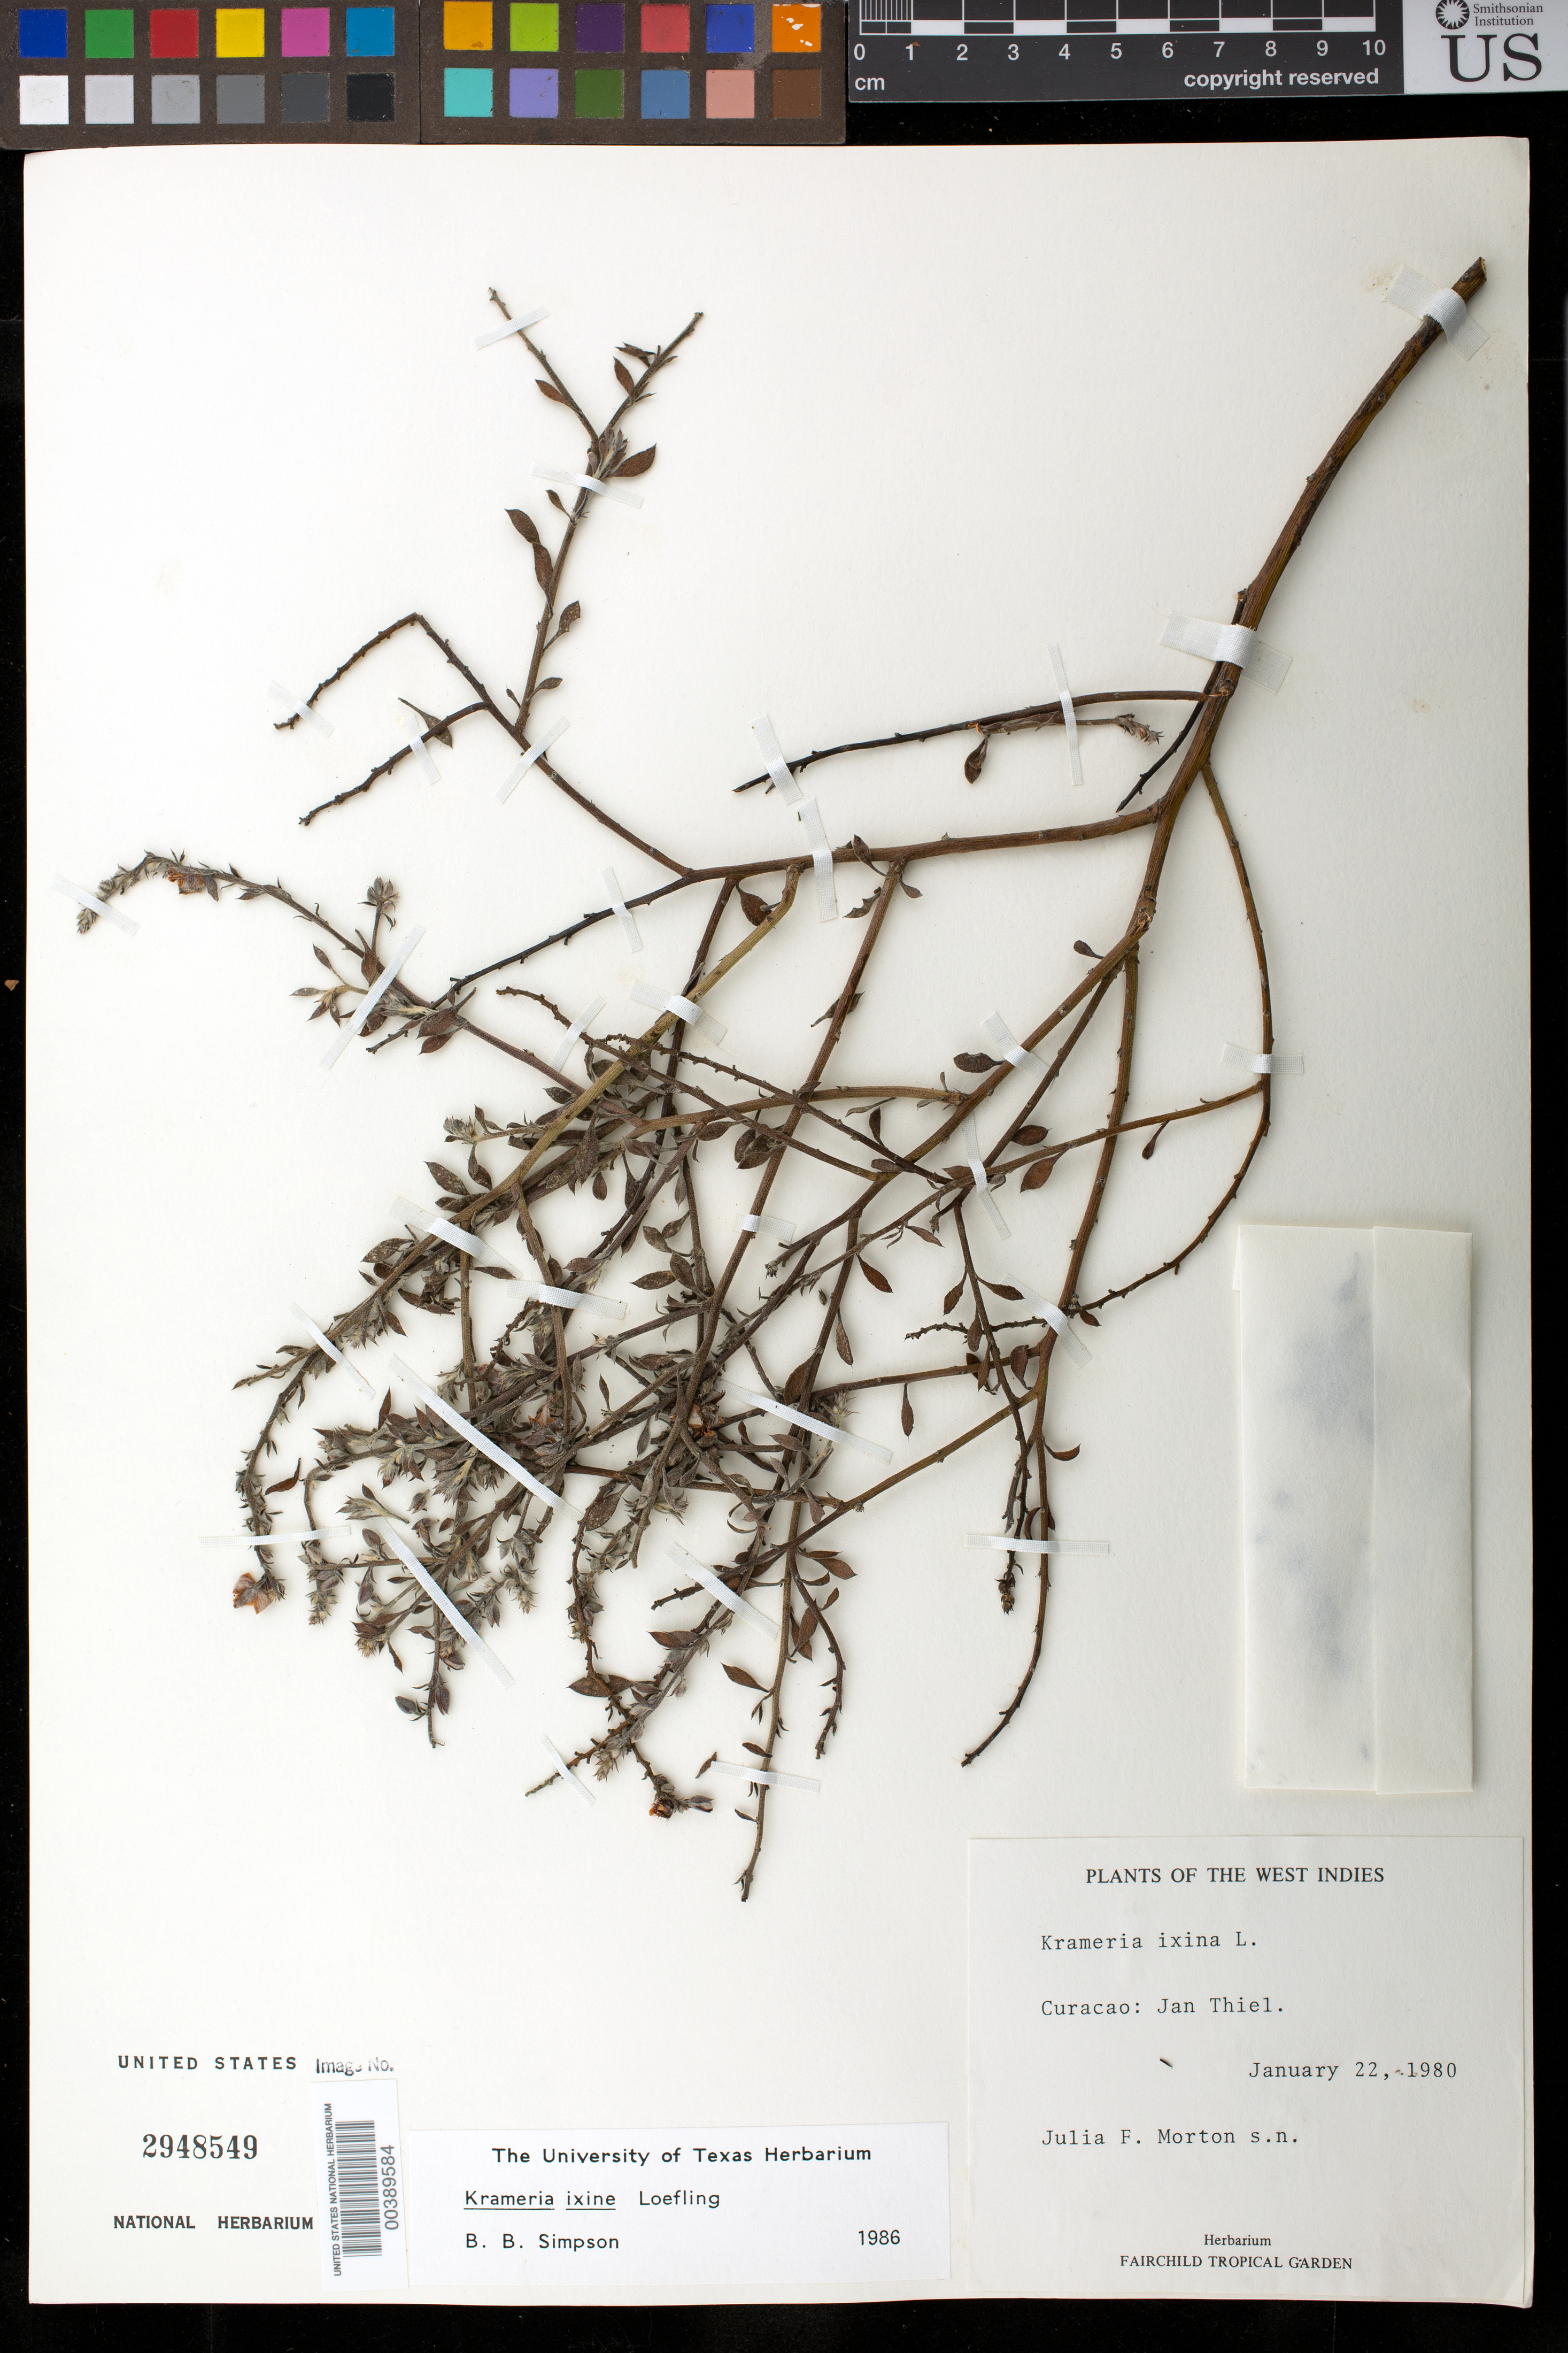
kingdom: Plantae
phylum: Tracheophyta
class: Magnoliopsida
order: Zygophyllales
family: Krameriaceae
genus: Krameria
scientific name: Krameria ixine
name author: L.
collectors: J. F. Morton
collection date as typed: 22 Jan 1980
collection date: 1980-01-22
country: Curaçao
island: Curaçao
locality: Jan thiel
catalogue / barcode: US 2948549